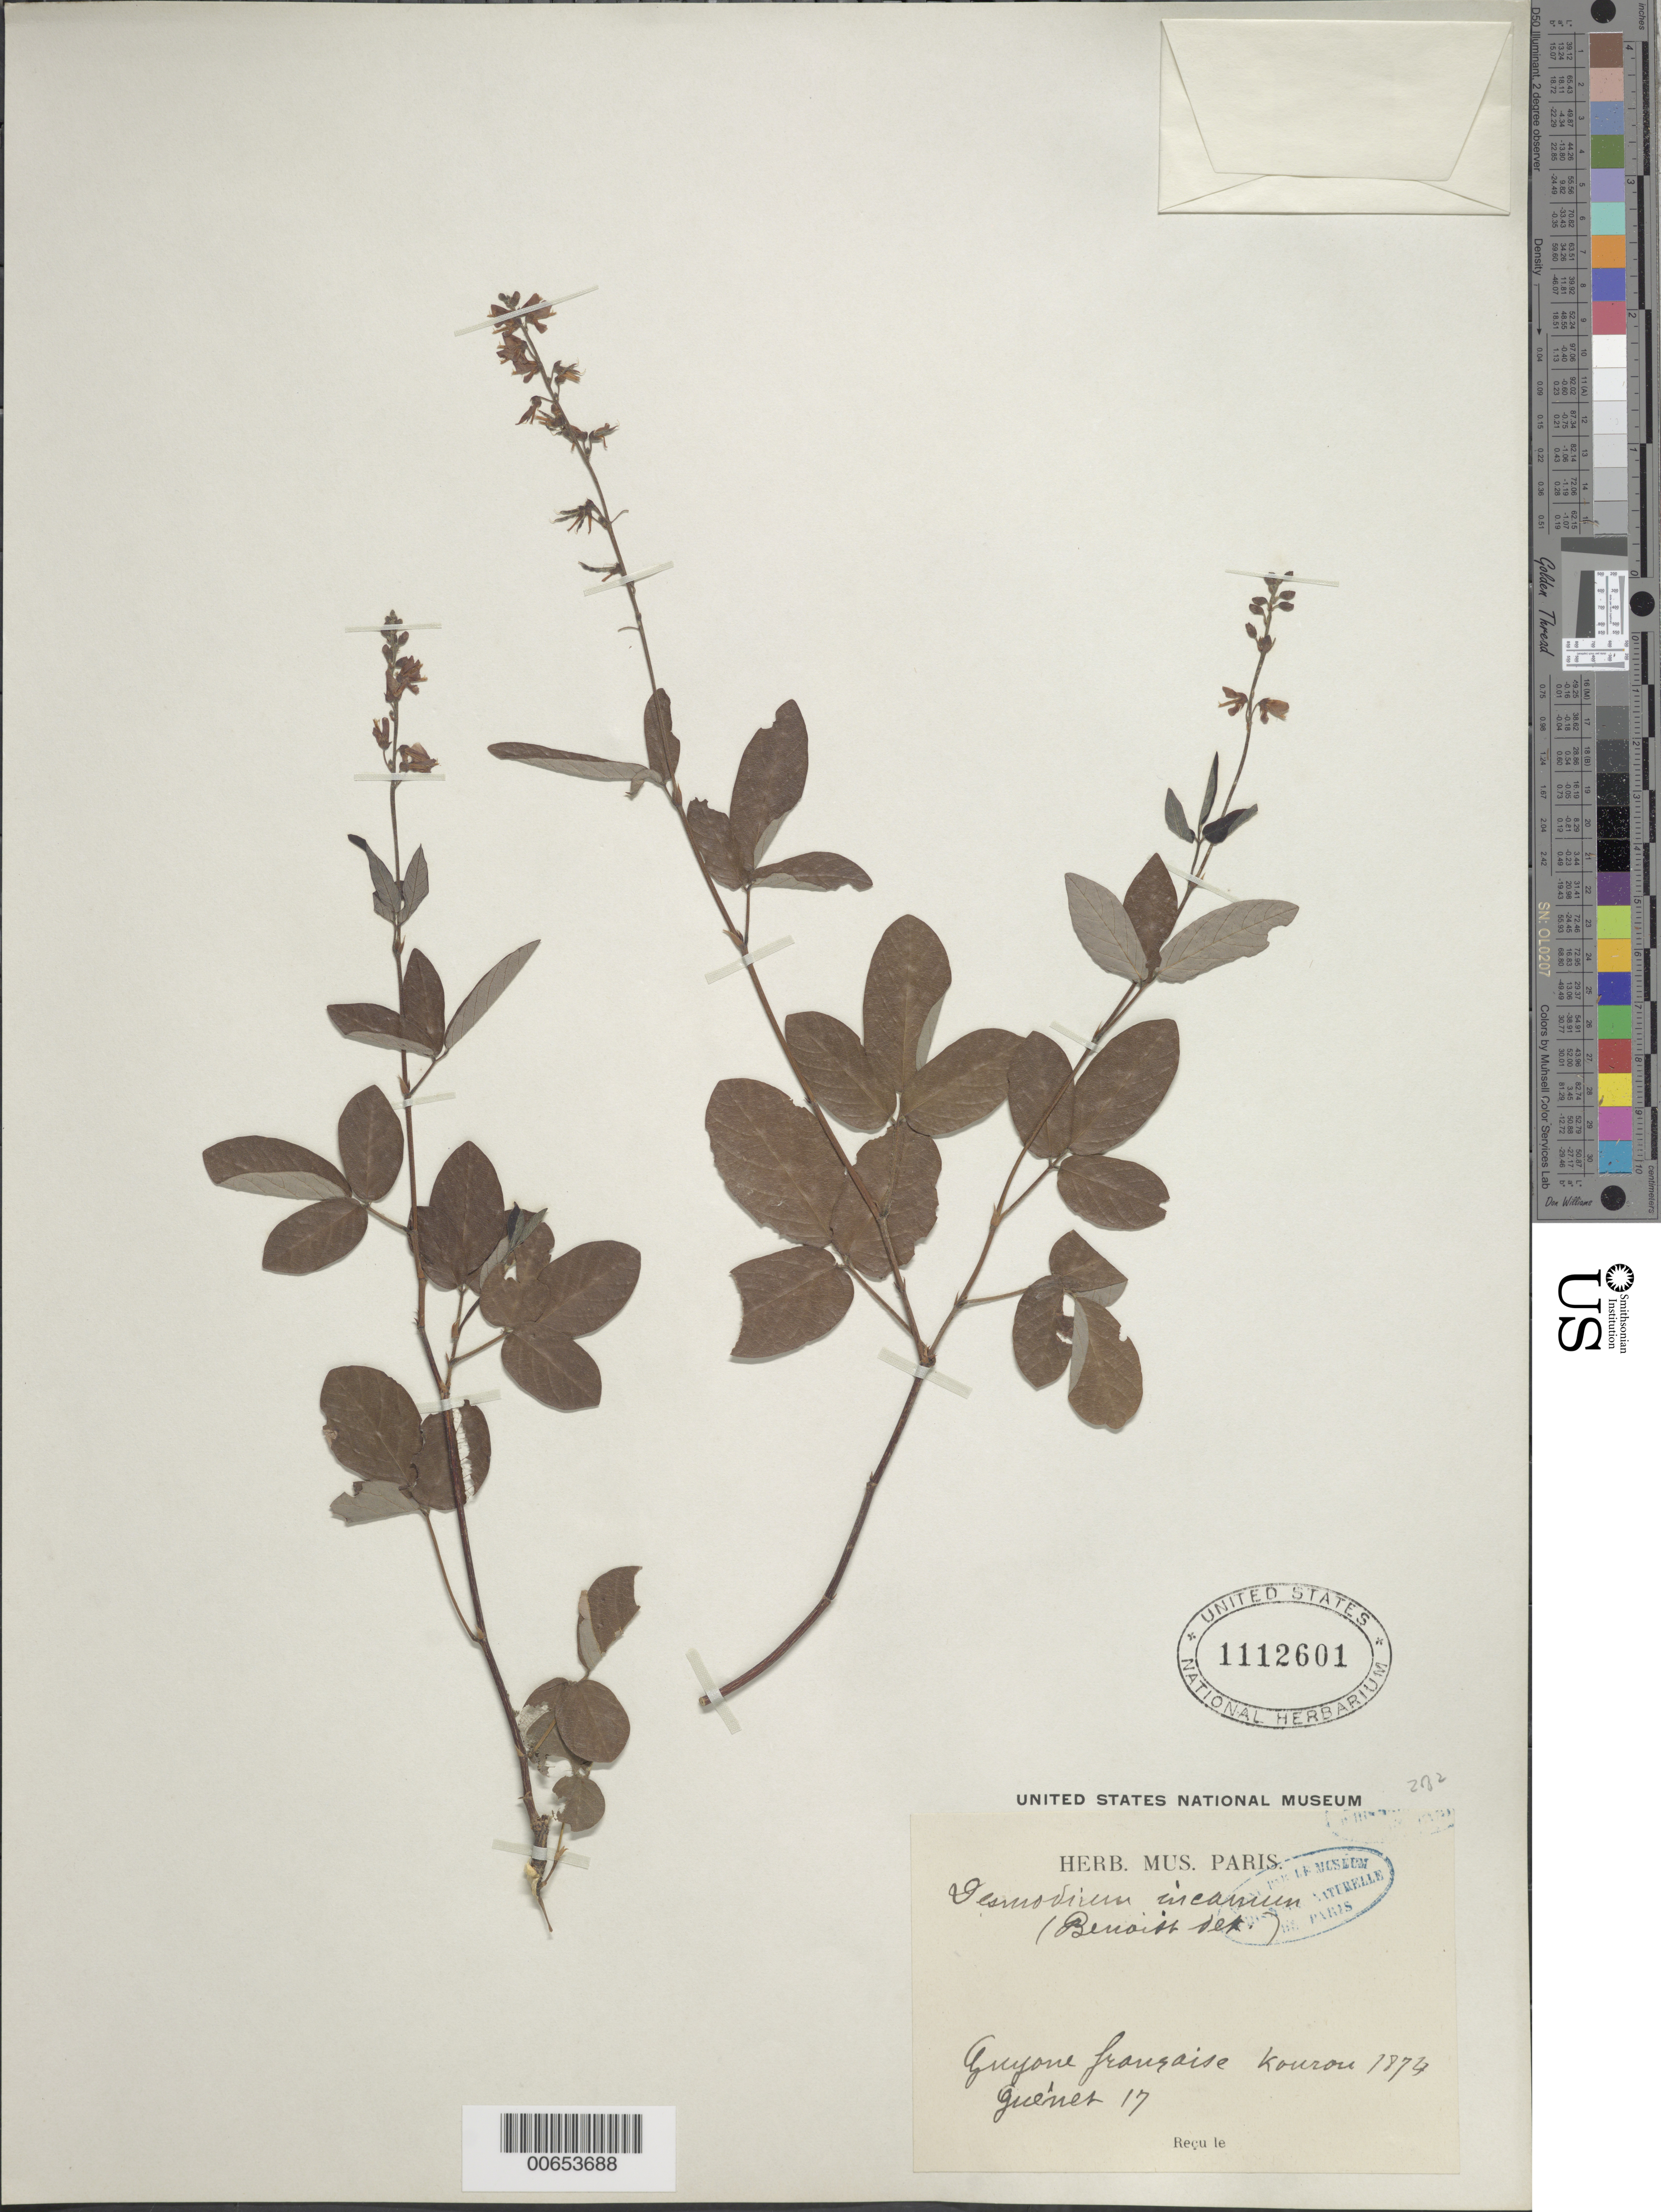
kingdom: Plantae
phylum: Tracheophyta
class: Magnoliopsida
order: Fabales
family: Fabaceae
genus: Desmodium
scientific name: Desmodium incanum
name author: (Sw.) DC.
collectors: -. Guénet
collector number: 17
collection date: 1874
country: French Guiana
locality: Guyane Francaise, Kourou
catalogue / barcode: US 1112601